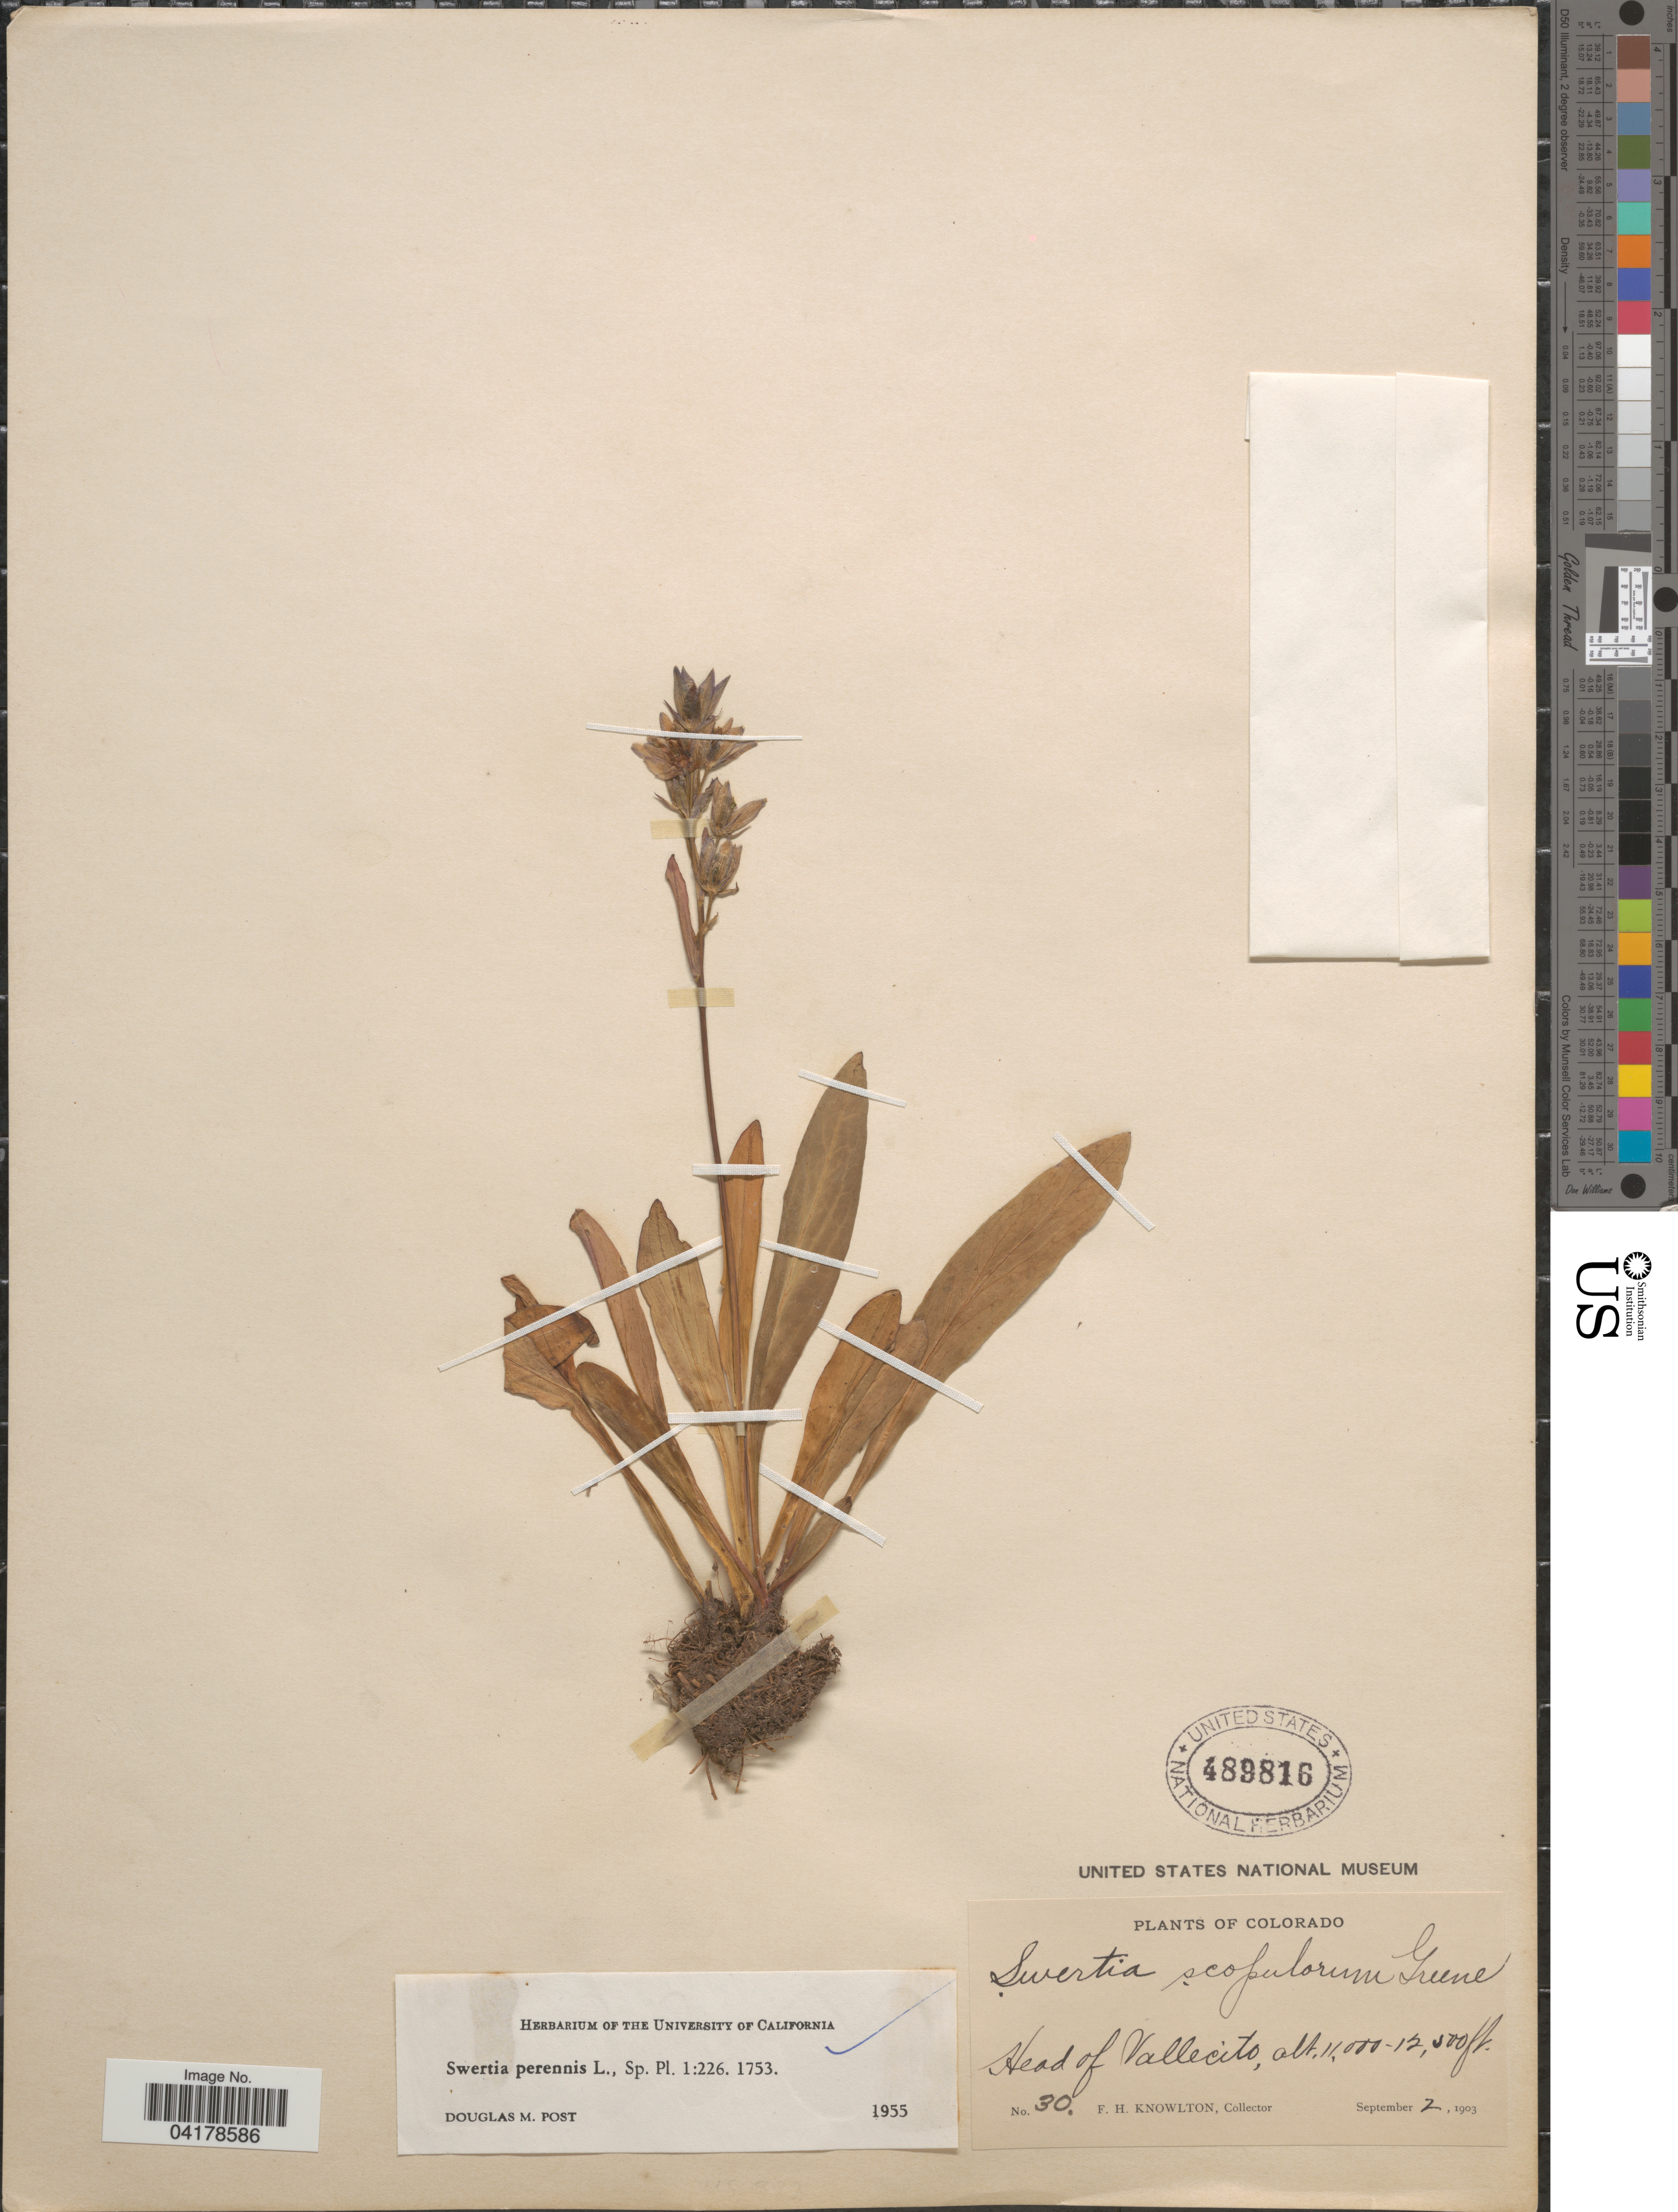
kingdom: Plantae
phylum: Tracheophyta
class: Magnoliopsida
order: Gentianales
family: Gentianaceae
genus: Swertia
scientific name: Swertia perennis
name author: L.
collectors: F. H. Knowlton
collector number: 30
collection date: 1903-09-02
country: United States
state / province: Colorado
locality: Head of Vallecito.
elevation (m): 3353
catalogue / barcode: US 489816